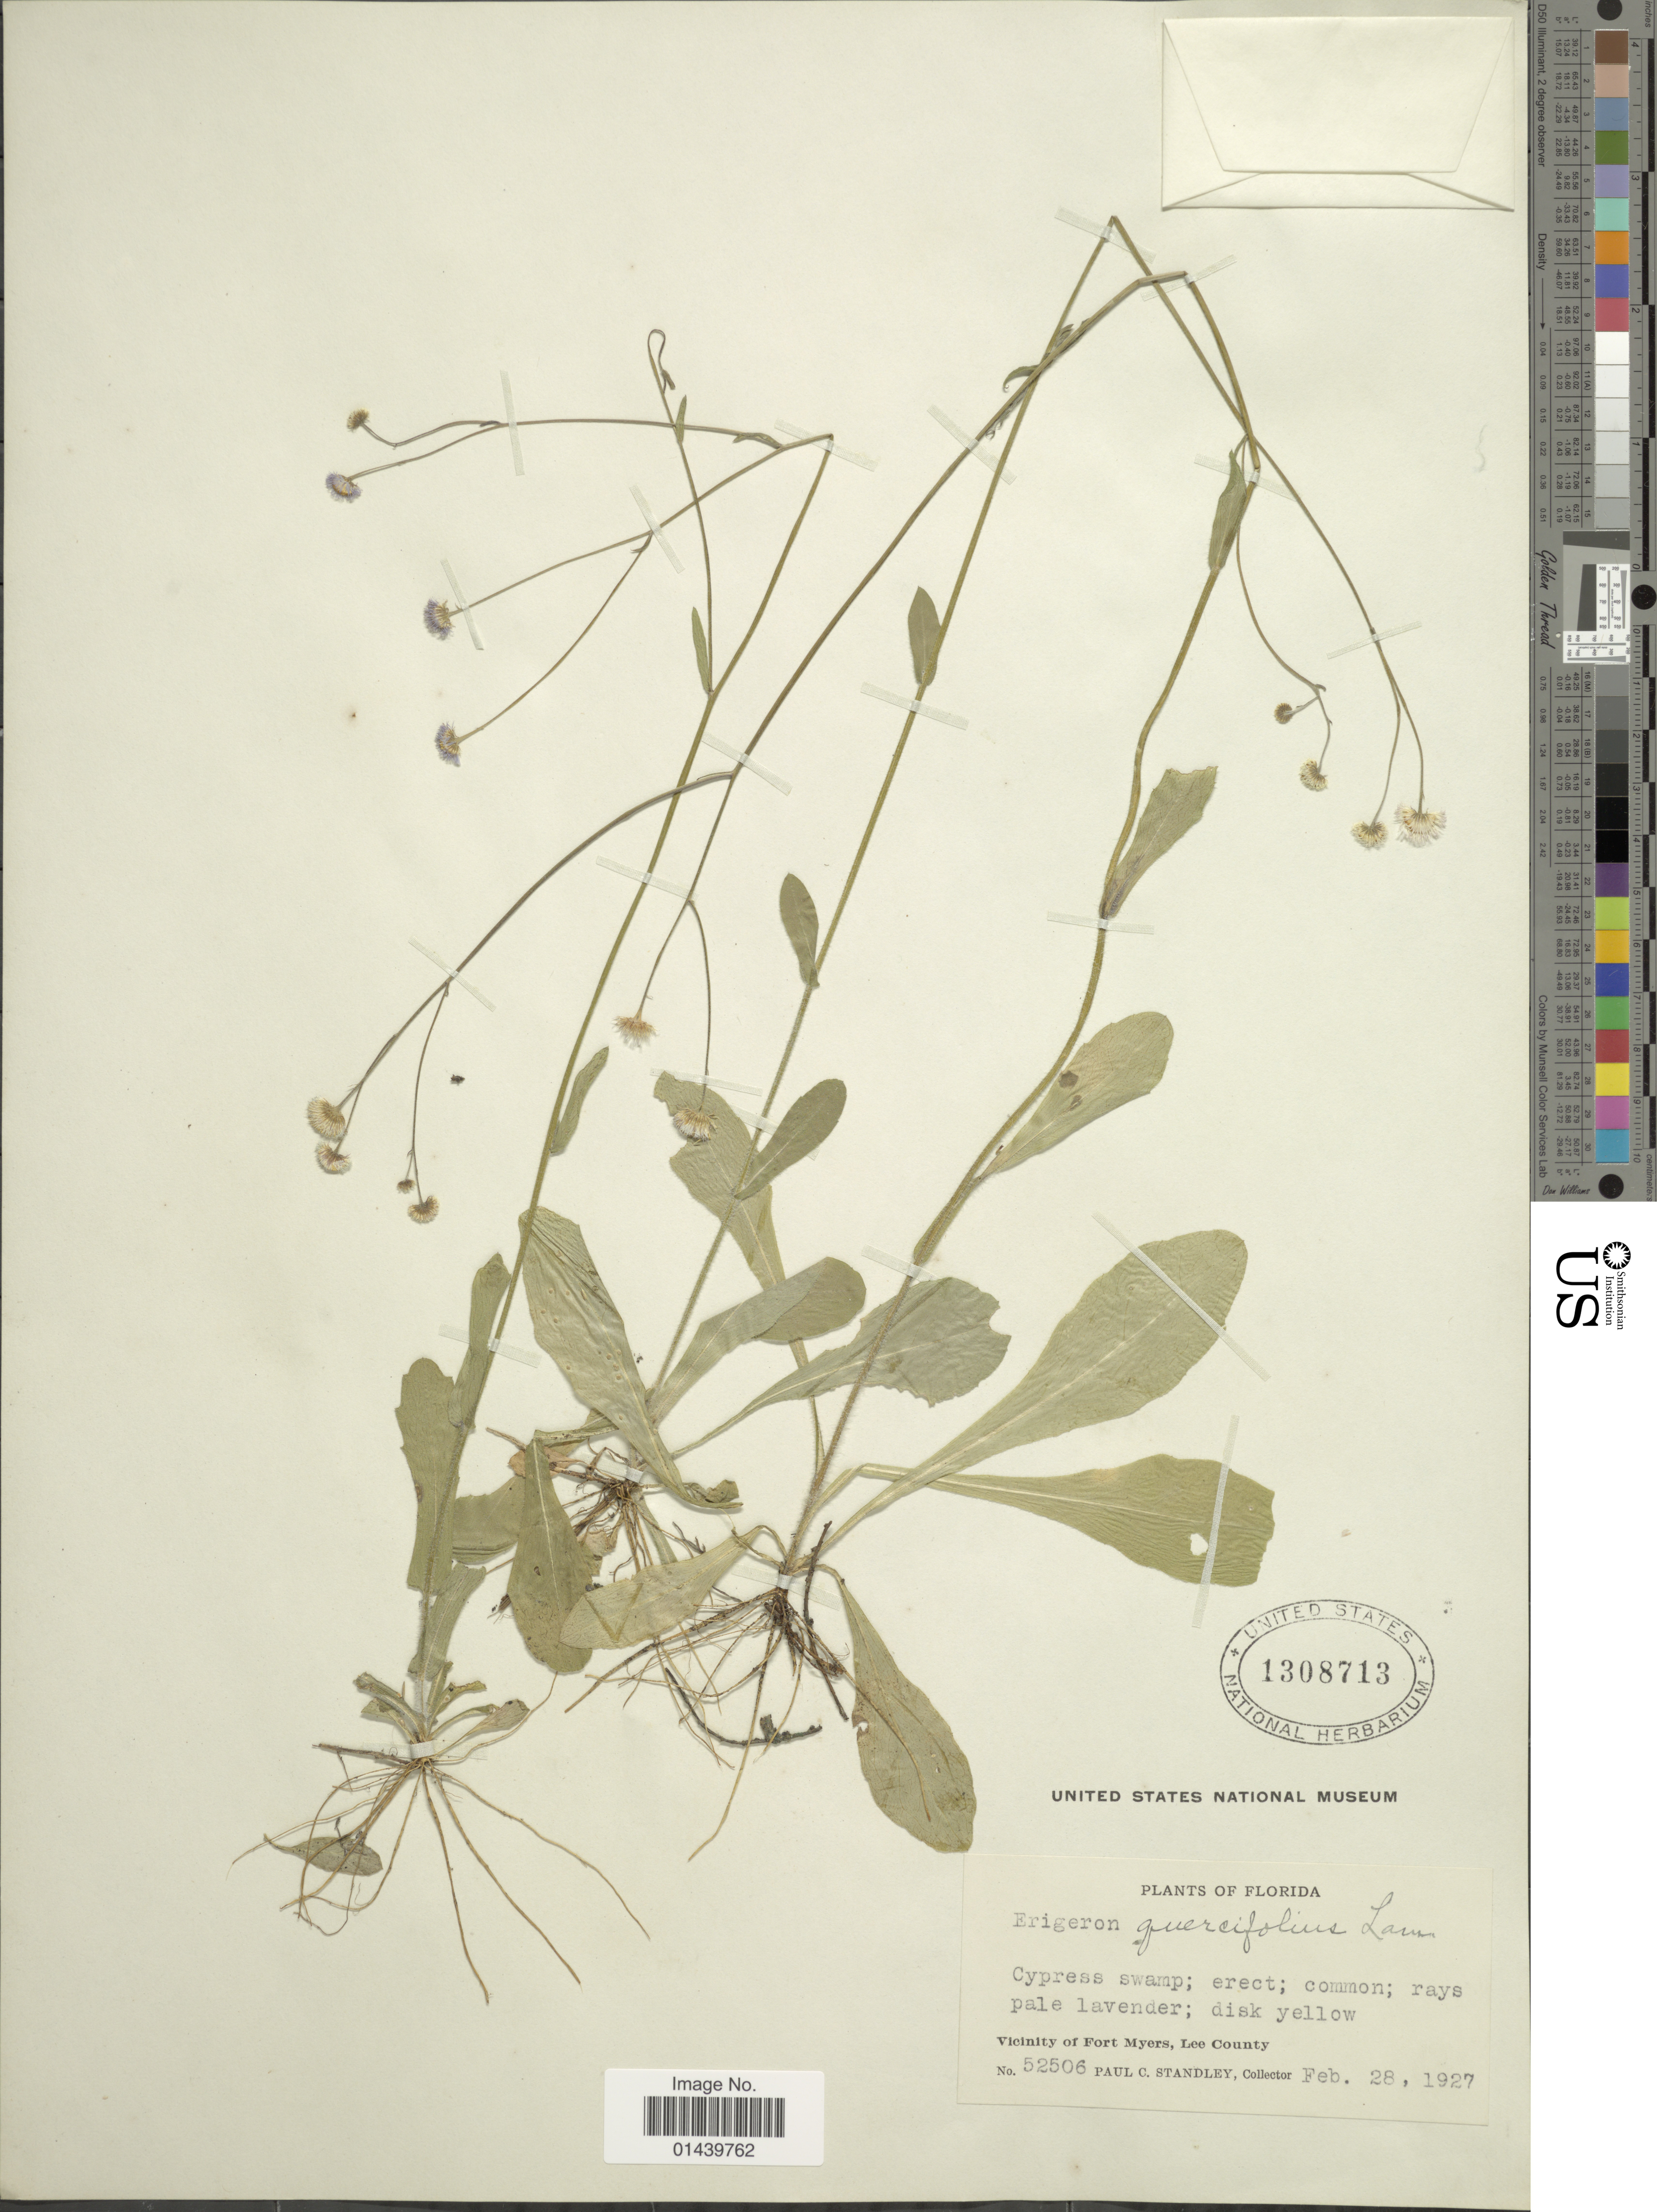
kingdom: Plantae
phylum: Tracheophyta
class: Magnoliopsida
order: Asterales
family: Asteraceae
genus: Erigeron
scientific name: Erigeron quercifolius Lam.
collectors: P. C. Standley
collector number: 52506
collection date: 1927-02-28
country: United States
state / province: Florida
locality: Cypress swamp. Vicinity of Fort Myers, Lee County.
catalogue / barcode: US 1308713